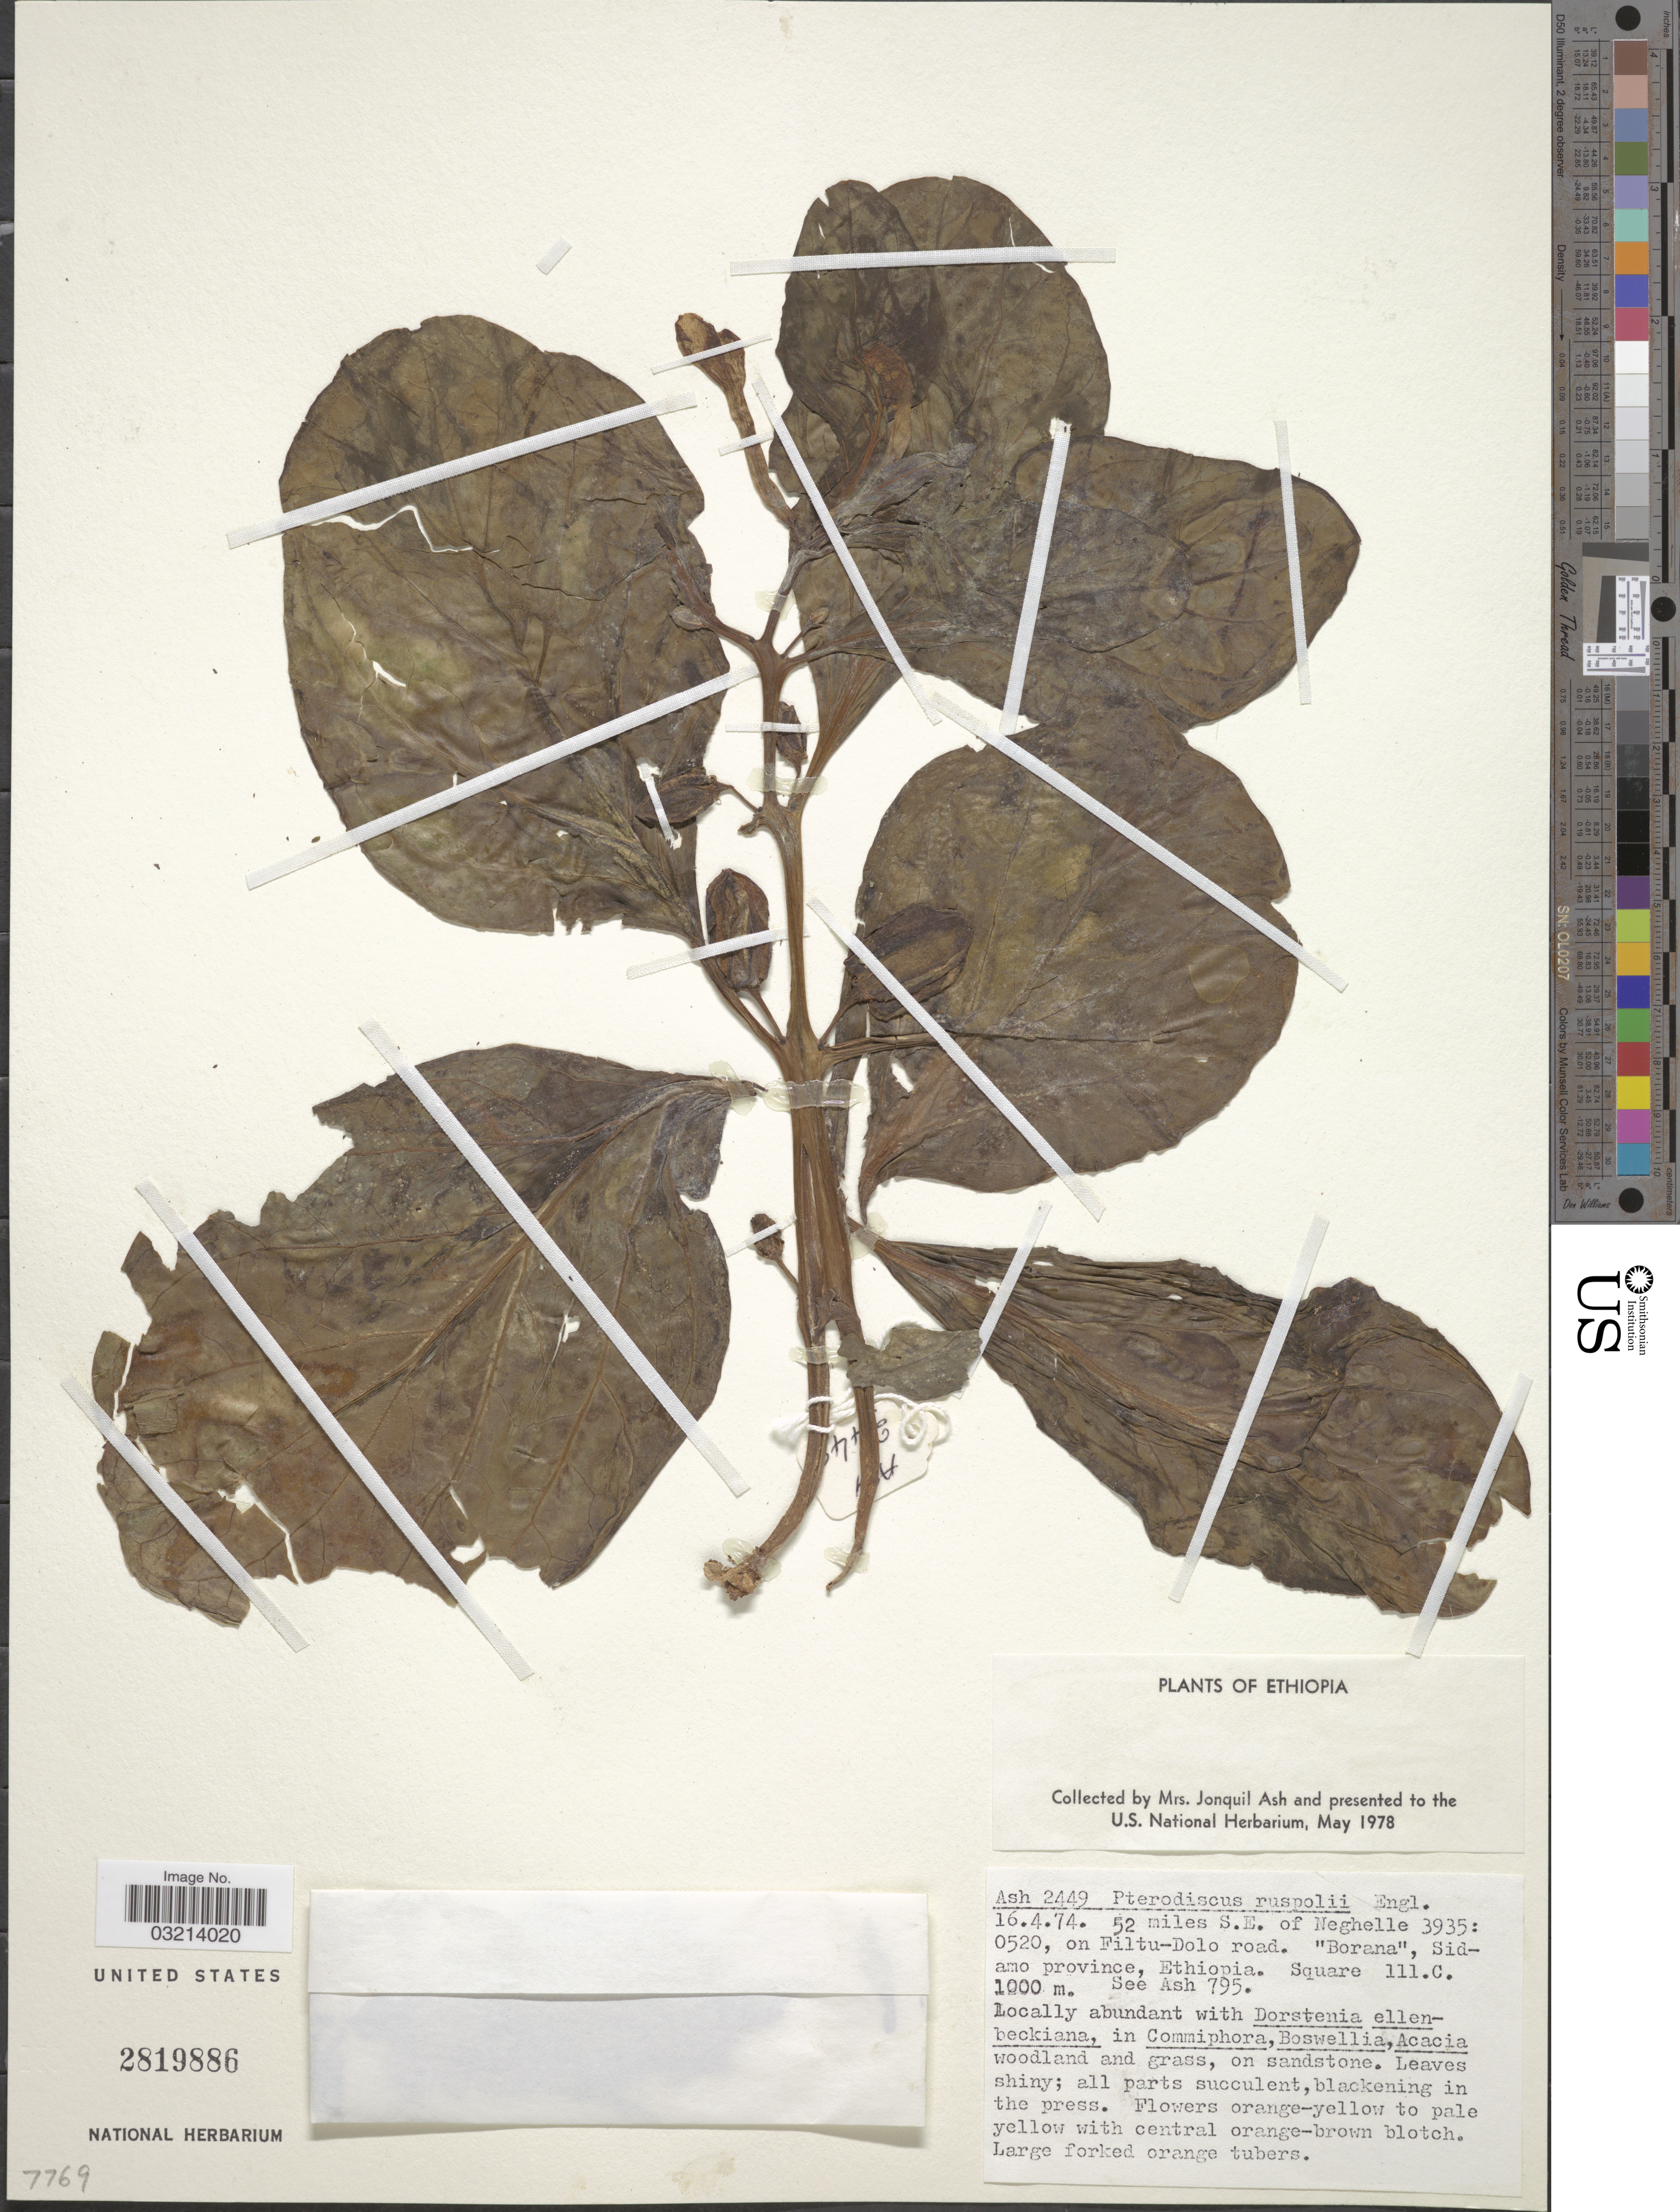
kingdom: Plantae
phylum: Tracheophyta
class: Magnoliopsida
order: Lamiales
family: Pedaliaceae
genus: Pterodiscus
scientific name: Pterodiscus ruspolii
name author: Engl.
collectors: J. Ash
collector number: Ash 2449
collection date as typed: Transcribed d/m/y: 16/4/74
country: Ethiopia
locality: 52 miles S.E. of Neghelle 3935:0520, on Filtu-Dolo road. "Borana", Sidamo province. Square 111.C.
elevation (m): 1000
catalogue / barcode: US 1819886